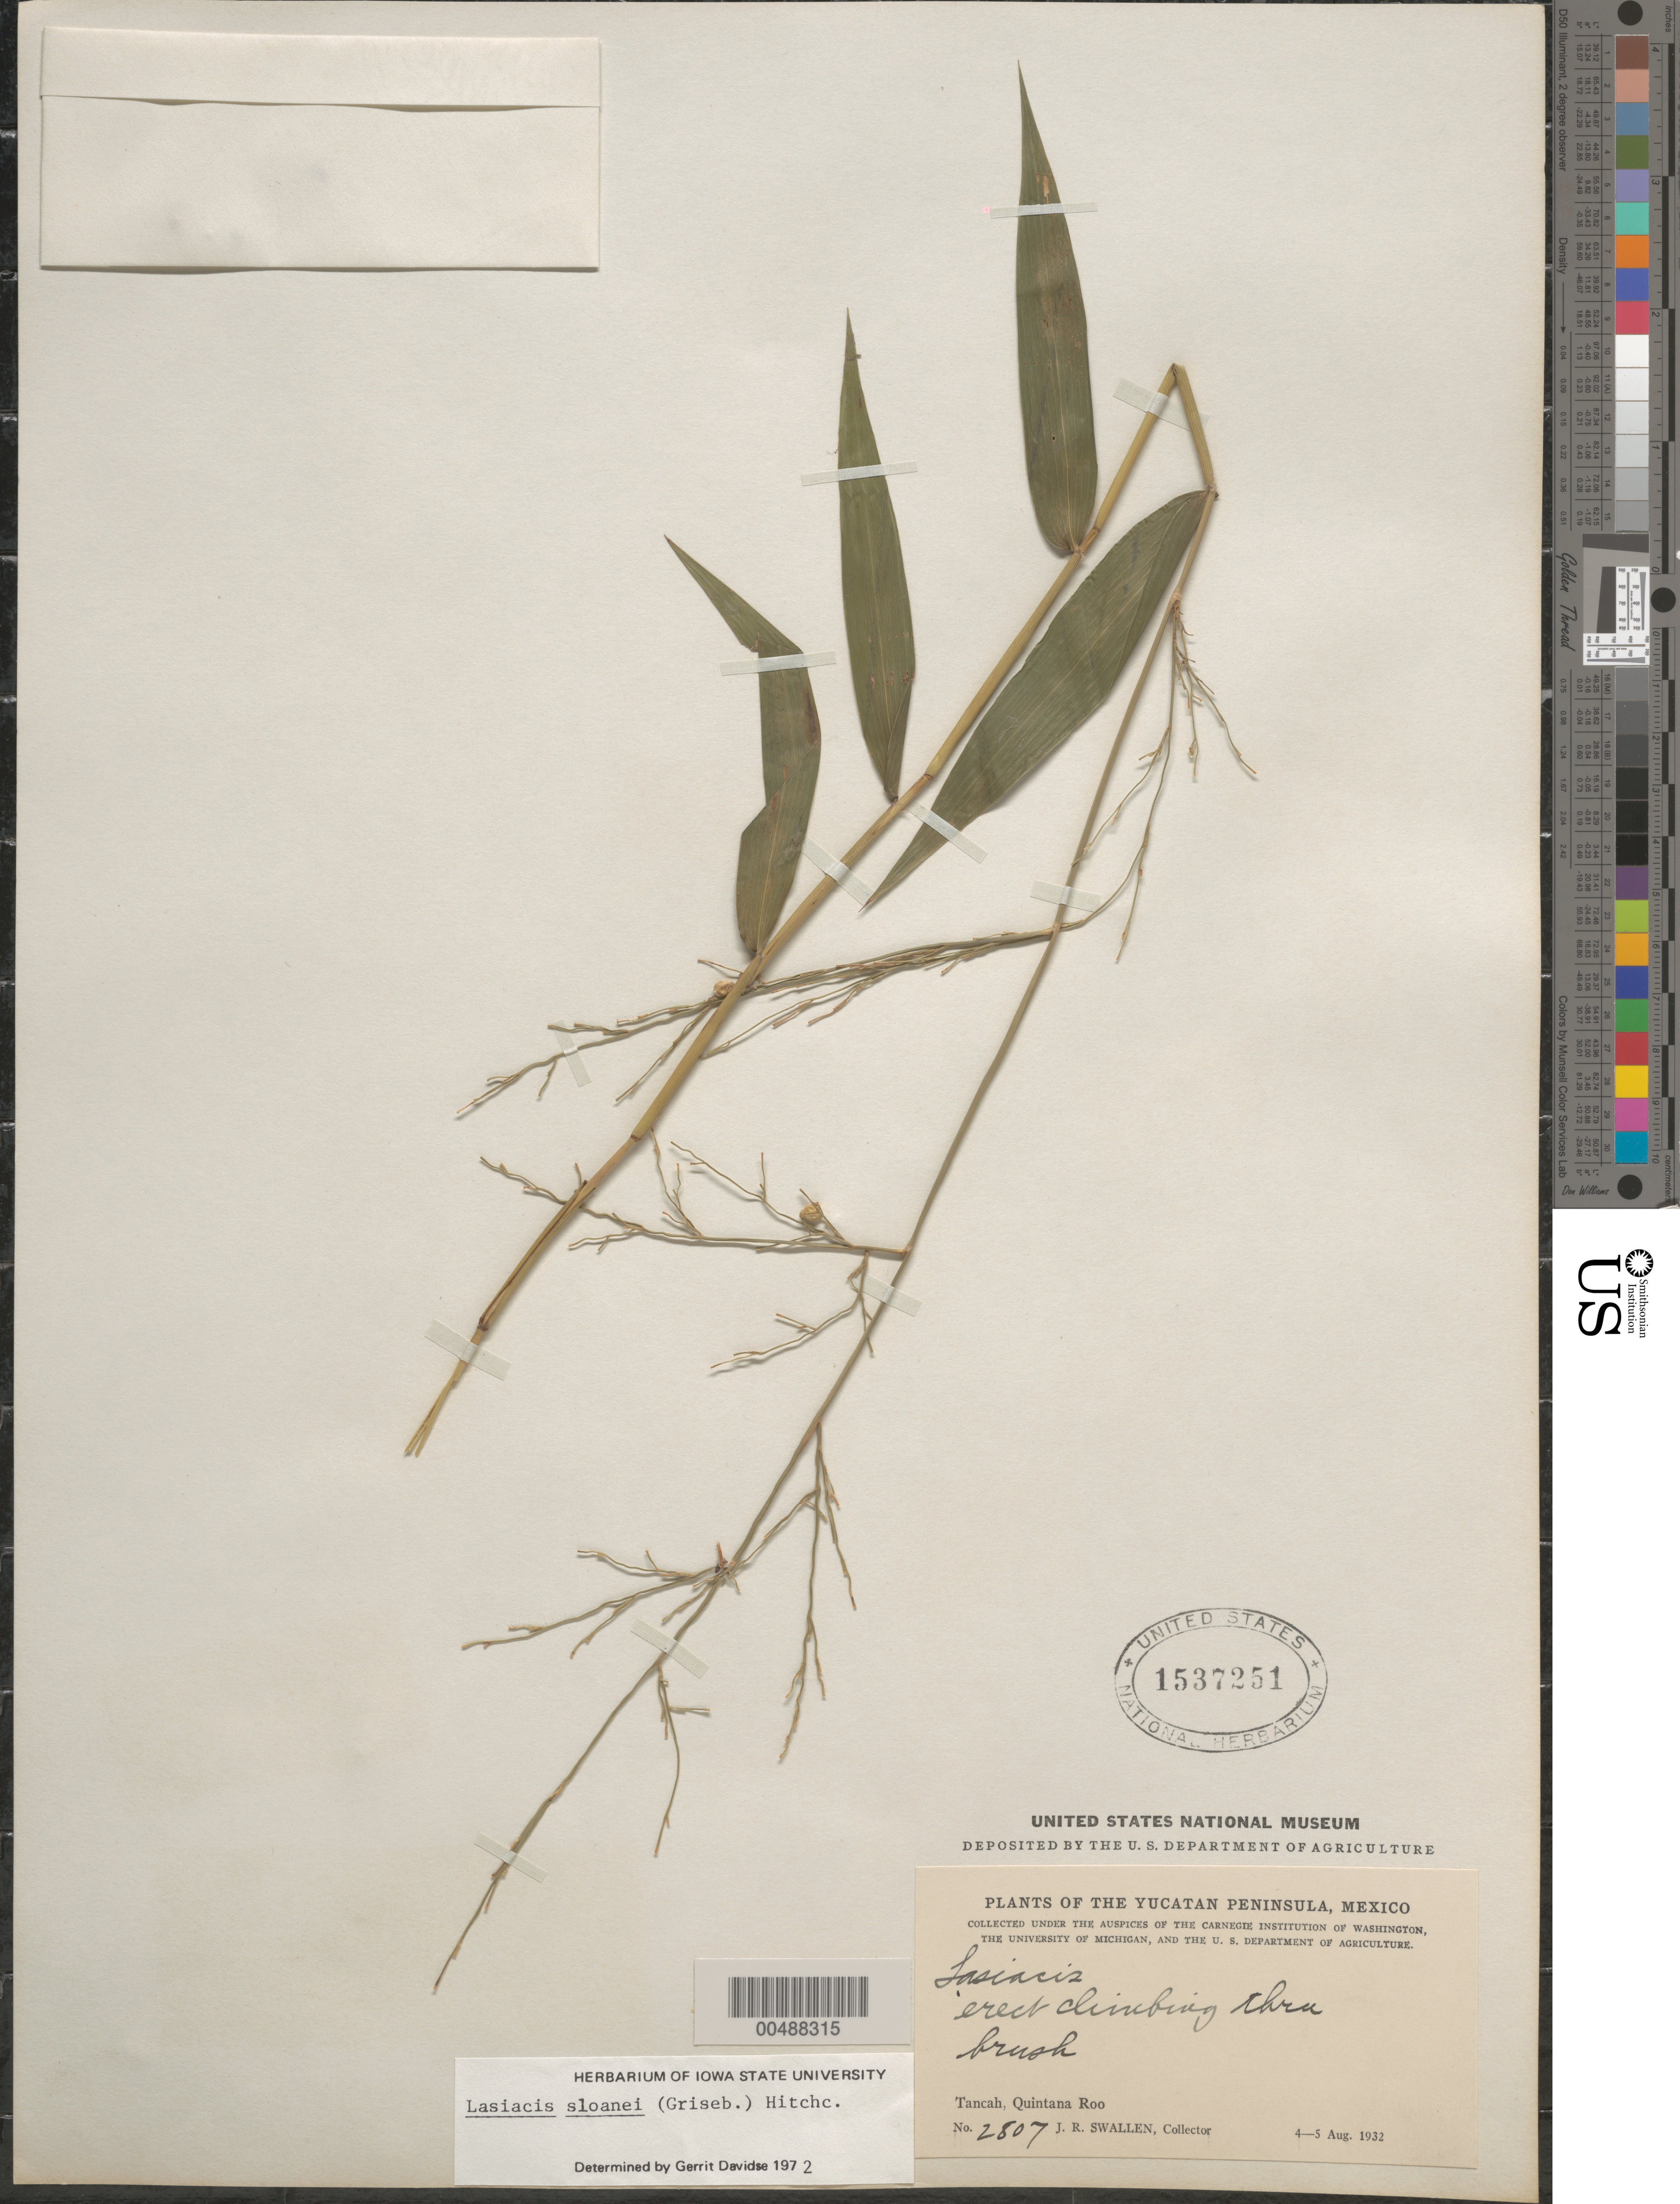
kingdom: Plantae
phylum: Tracheophyta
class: Liliopsida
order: Poales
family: Poaceae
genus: Lasiacis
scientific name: Lasiacis sloanei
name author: (Griseb.) Hitchc.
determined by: Davidse, Gerrit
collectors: J. R. Swallen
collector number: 2807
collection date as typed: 4 Aug 1932 to 5 Aug 1932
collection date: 1932-08-04/1932-08-05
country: Mexico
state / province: Quintana Roo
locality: Yucatan Peninsula, Tancah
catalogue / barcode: US 1537251